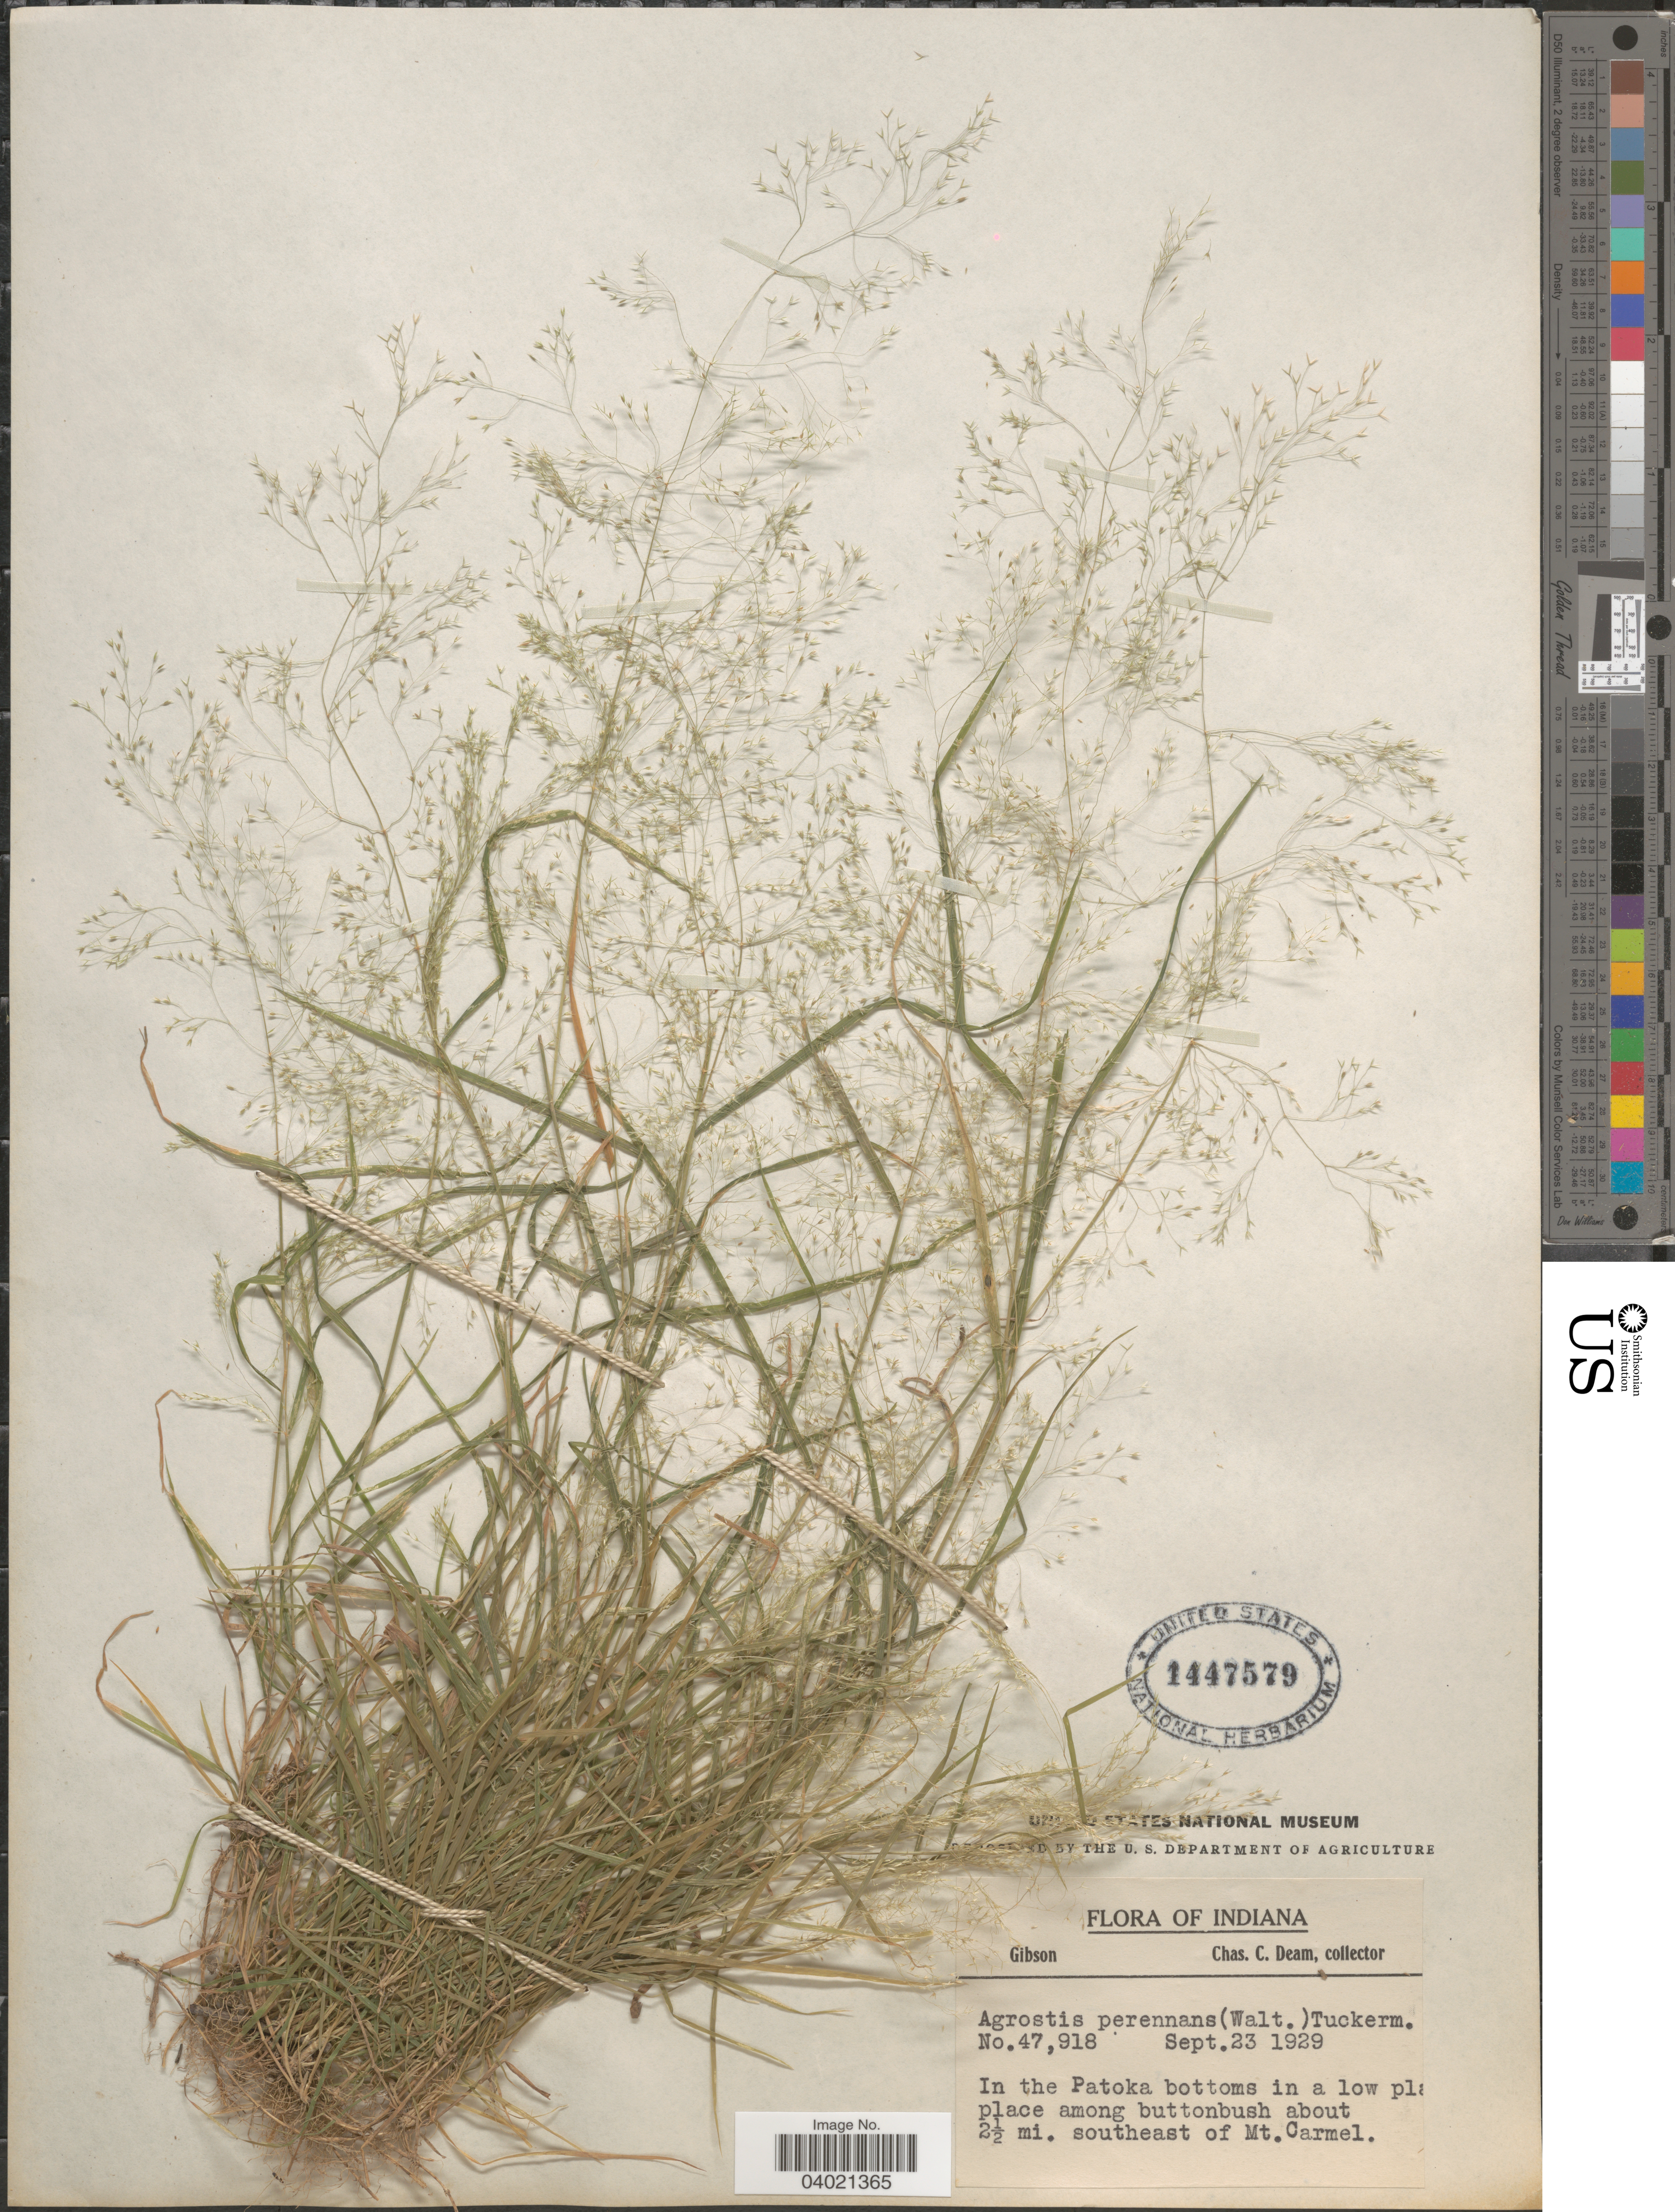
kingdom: Plantae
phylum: Tracheophyta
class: Liliopsida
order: Poales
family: Poaceae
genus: Agrostis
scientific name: Agrostis perennans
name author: (Walter) Tuck.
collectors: C. C. Deam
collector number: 47918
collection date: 1929-09-23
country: United States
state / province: Indiana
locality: Gibson. In the Patoka bottoms in a low place among buttonbush about 2½ mi. southeast of Mt. Carmel.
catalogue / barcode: US 1447579